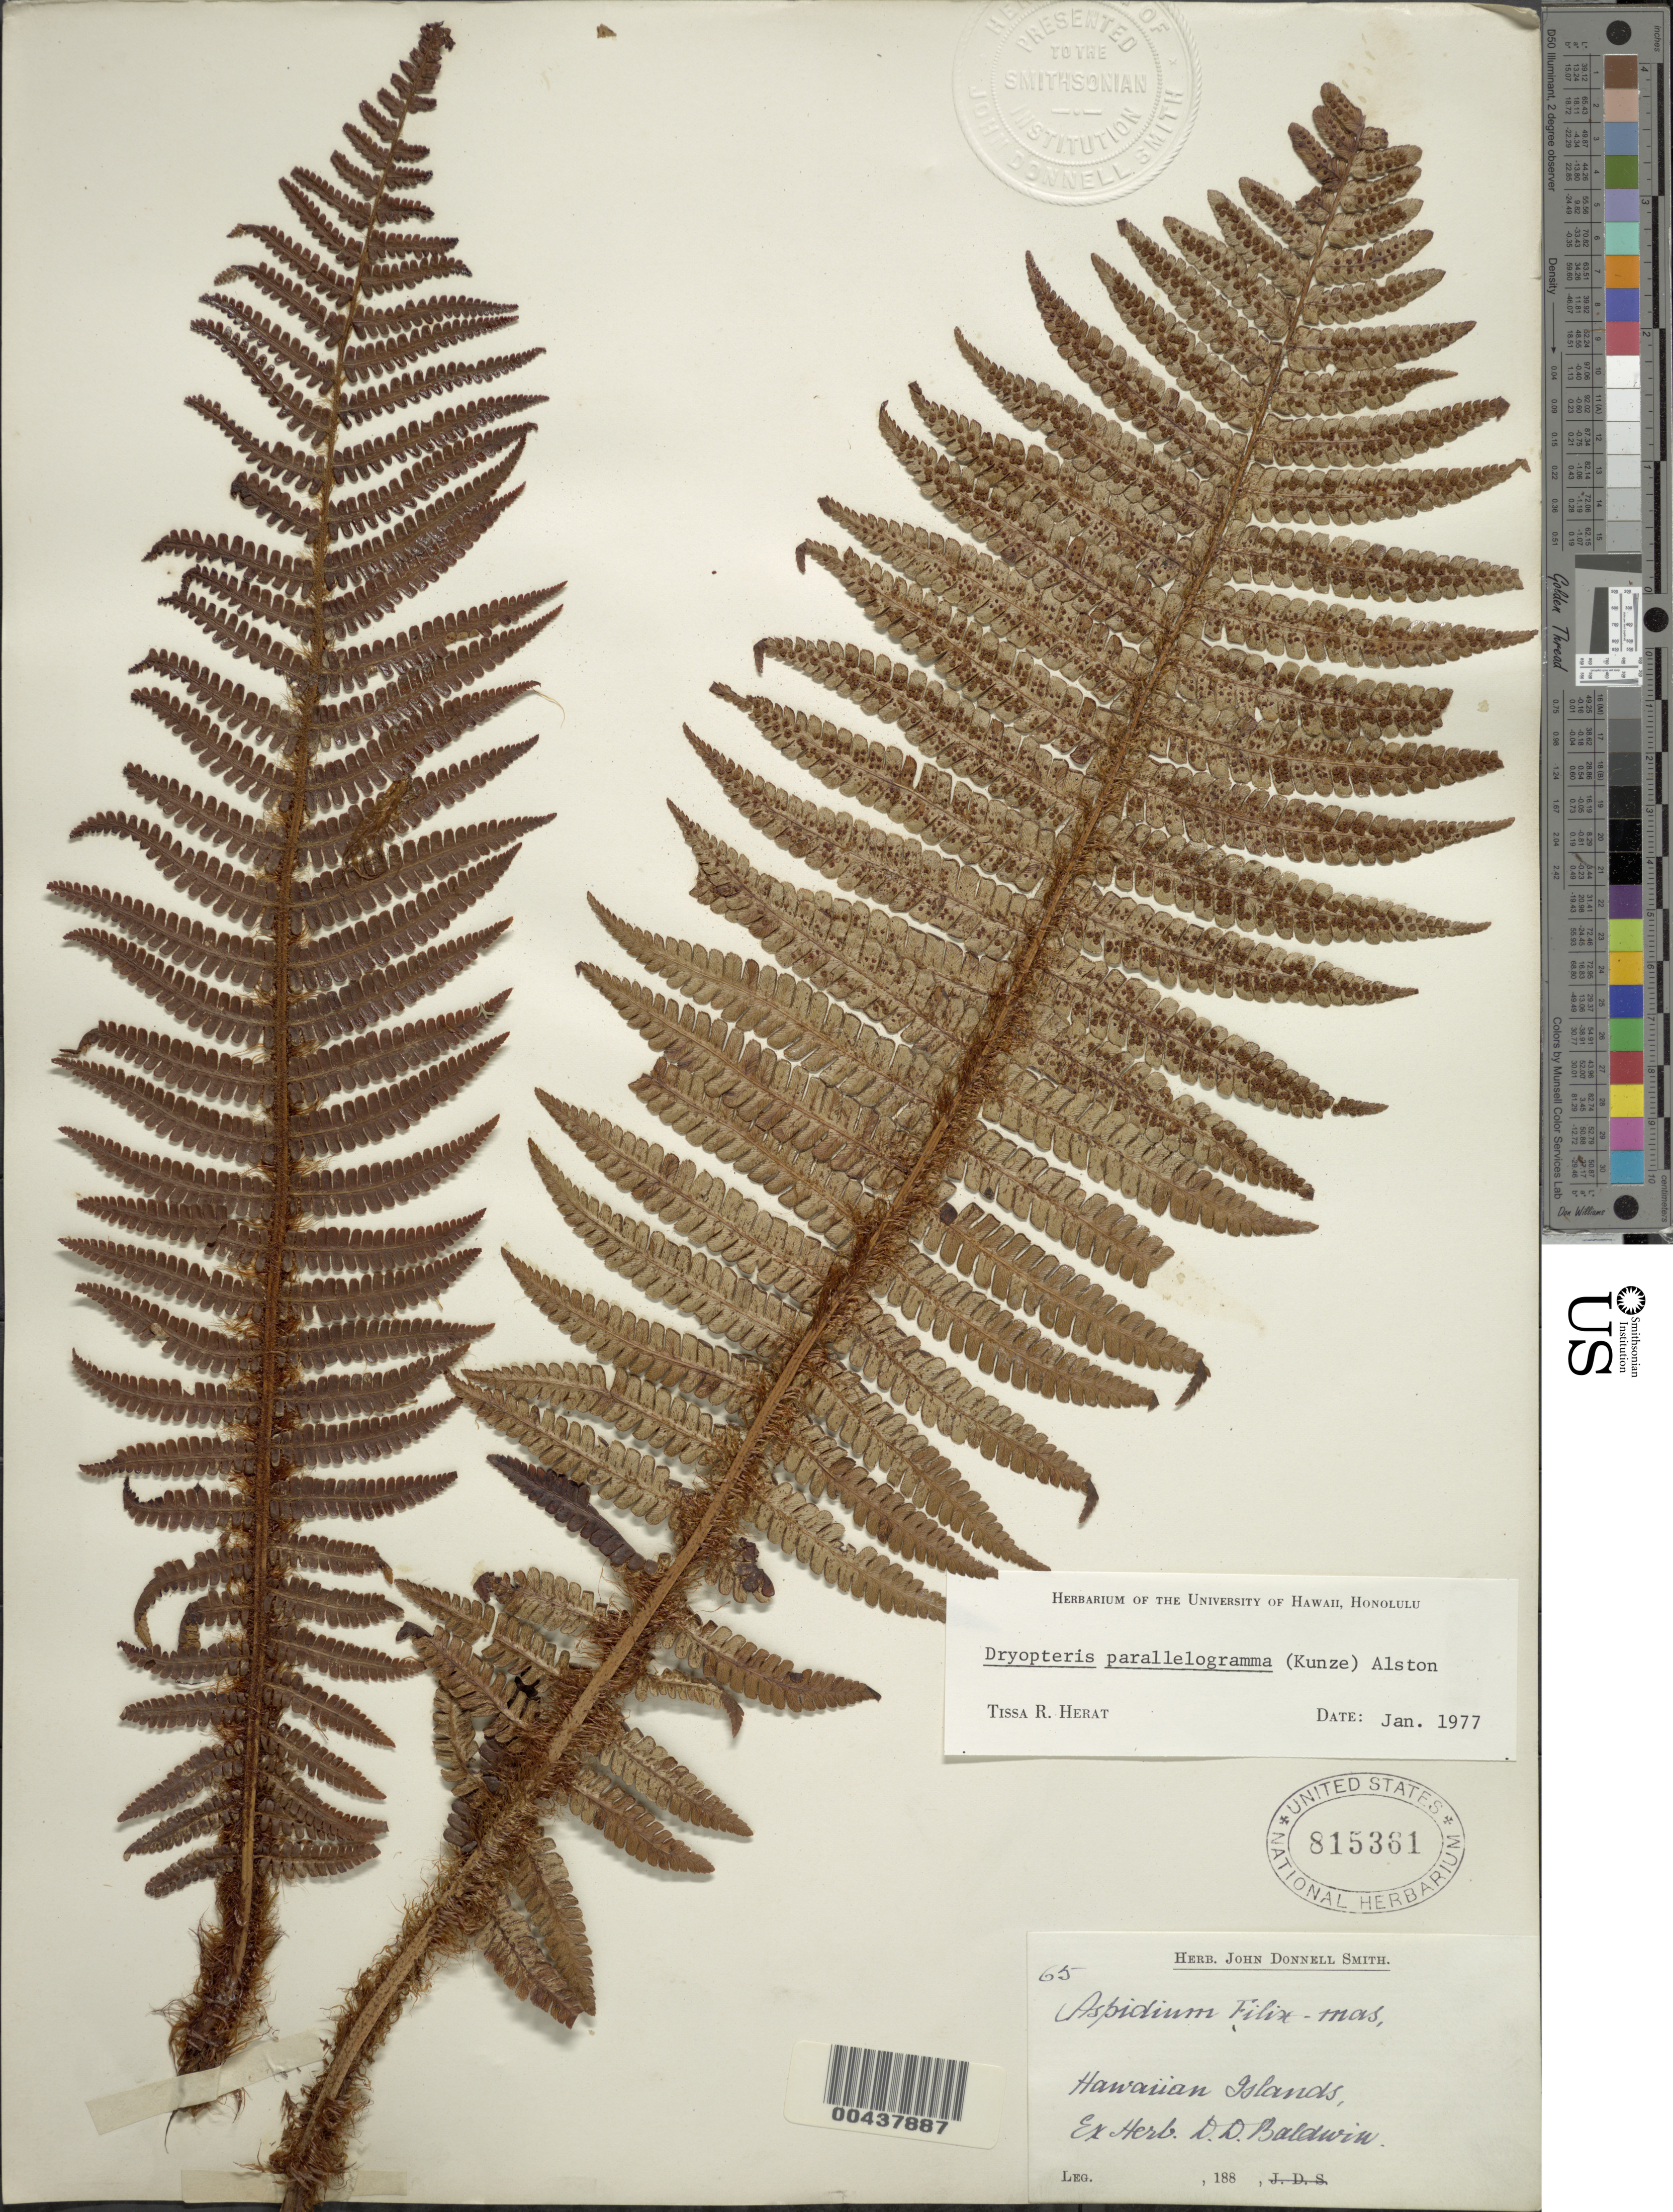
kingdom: Plantae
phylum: Tracheophyta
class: Polypodiopsida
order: Polypodiales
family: Dryopteridaceae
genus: Dryopteris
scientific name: Dryopteris wallichiana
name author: (Spreng.) Hyl.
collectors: D. Baldwin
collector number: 65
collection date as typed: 188-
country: United States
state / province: Hawaii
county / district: Hawaii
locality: Hawaiian Islands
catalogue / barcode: US 815361